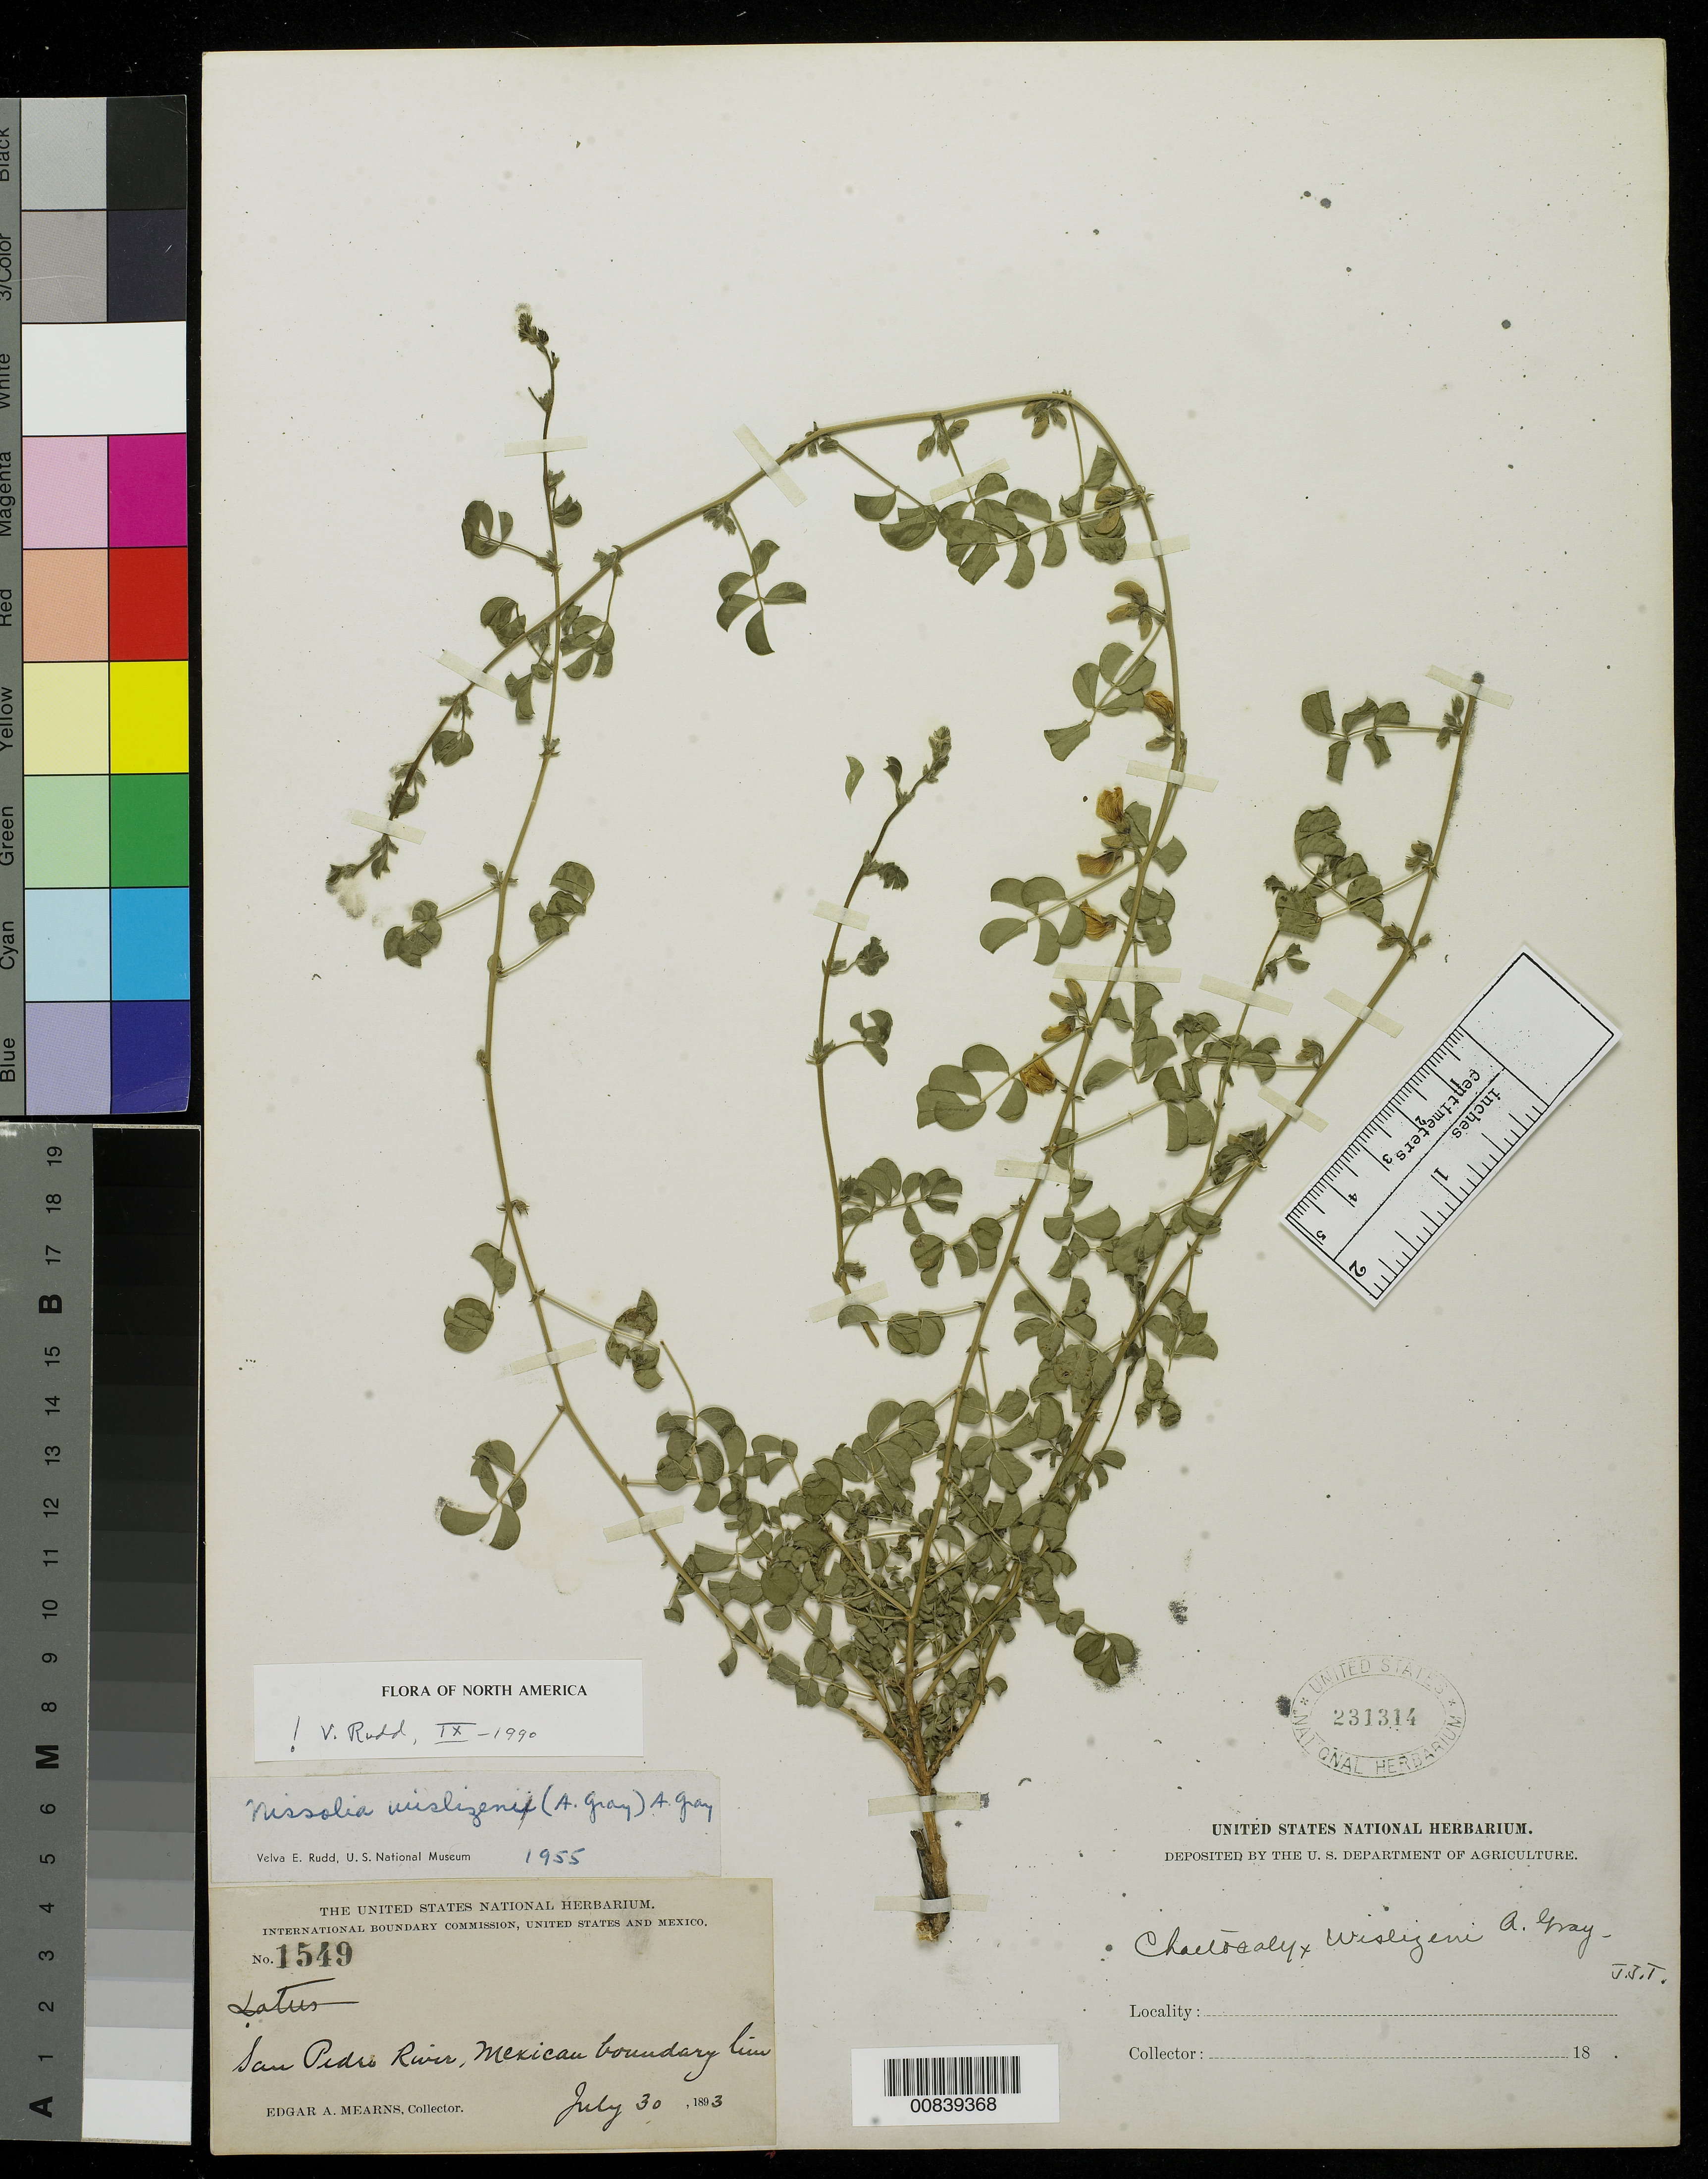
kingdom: Plantae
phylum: Tracheophyta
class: Magnoliopsida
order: Fabales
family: Fabaceae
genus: Nissolia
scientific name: Nissolia wislizeni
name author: A. Gray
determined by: Rudd, V. E.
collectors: E. A. Mearns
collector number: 1549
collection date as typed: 30 Jul 1893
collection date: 1893-07-30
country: United States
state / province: Arizona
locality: San Pedro River, Mexican Boundary Line.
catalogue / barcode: US 231314